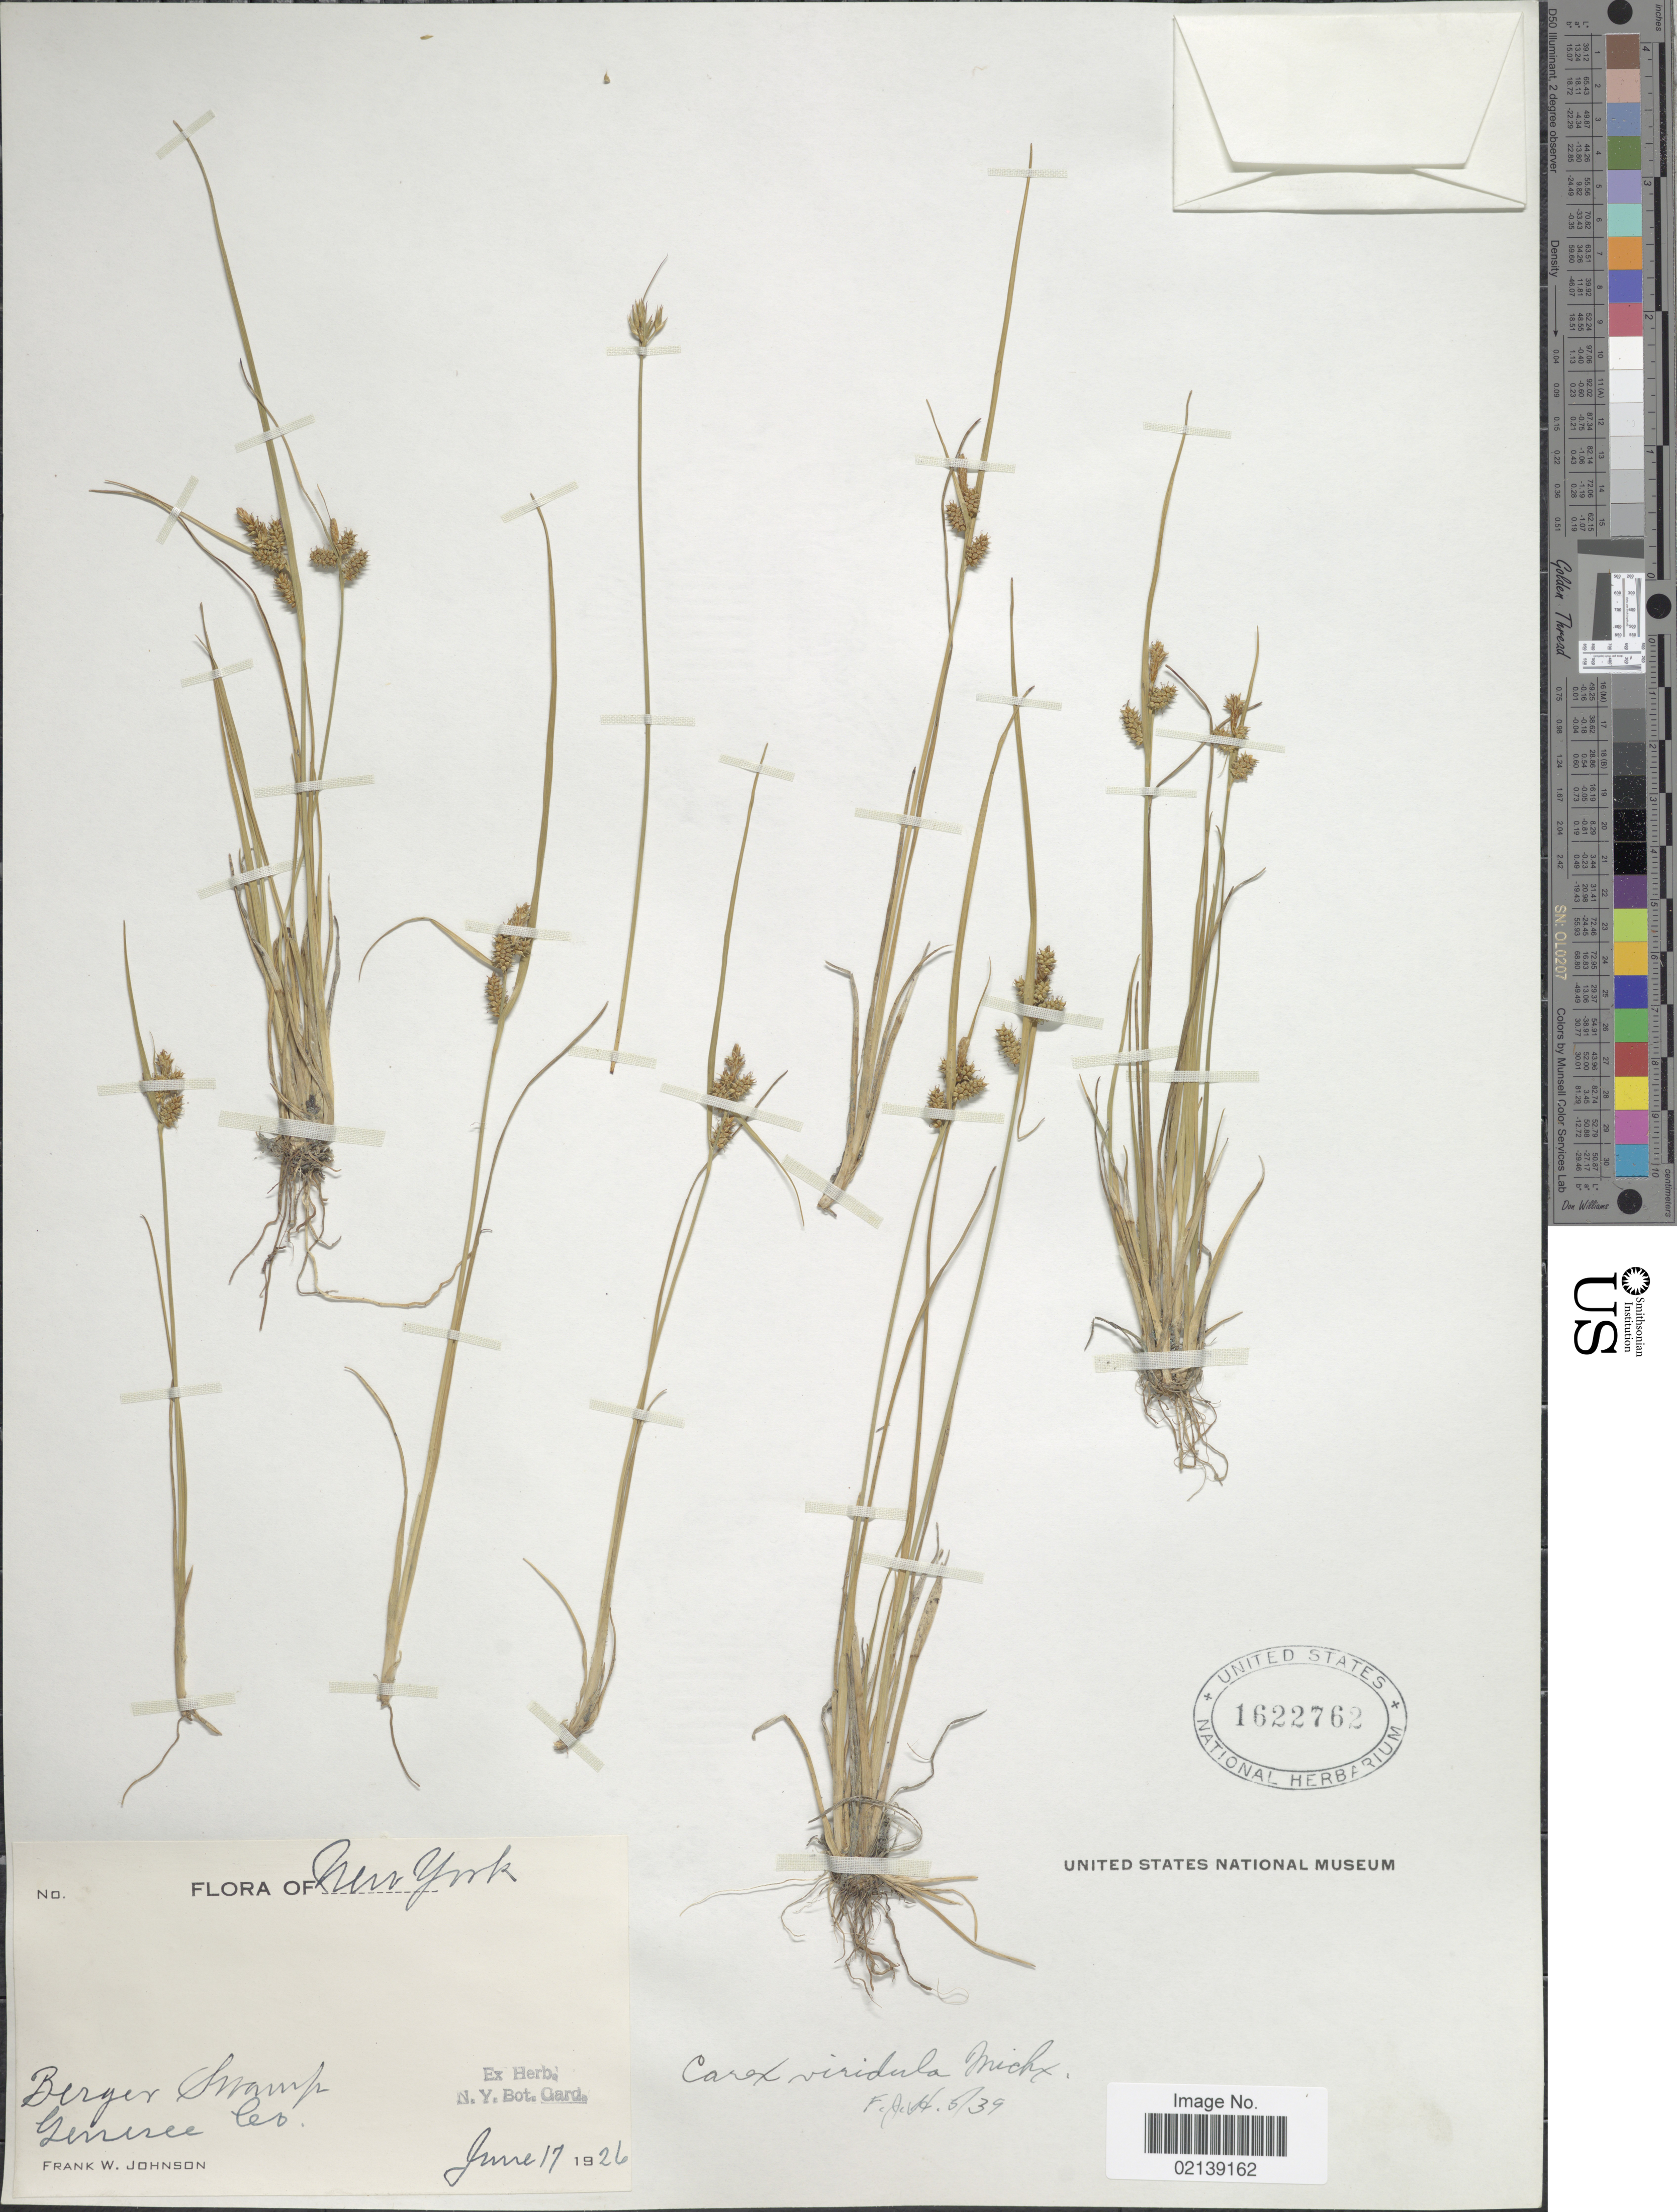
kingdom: Plantae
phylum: Tracheophyta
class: Liliopsida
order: Poales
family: Cyperaceae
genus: Carex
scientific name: Carex oederi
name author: Retz.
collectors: F. W. Johnson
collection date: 1926-06-17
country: United States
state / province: New York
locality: Berger Swamp, Genesee Co.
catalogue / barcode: US 1622762